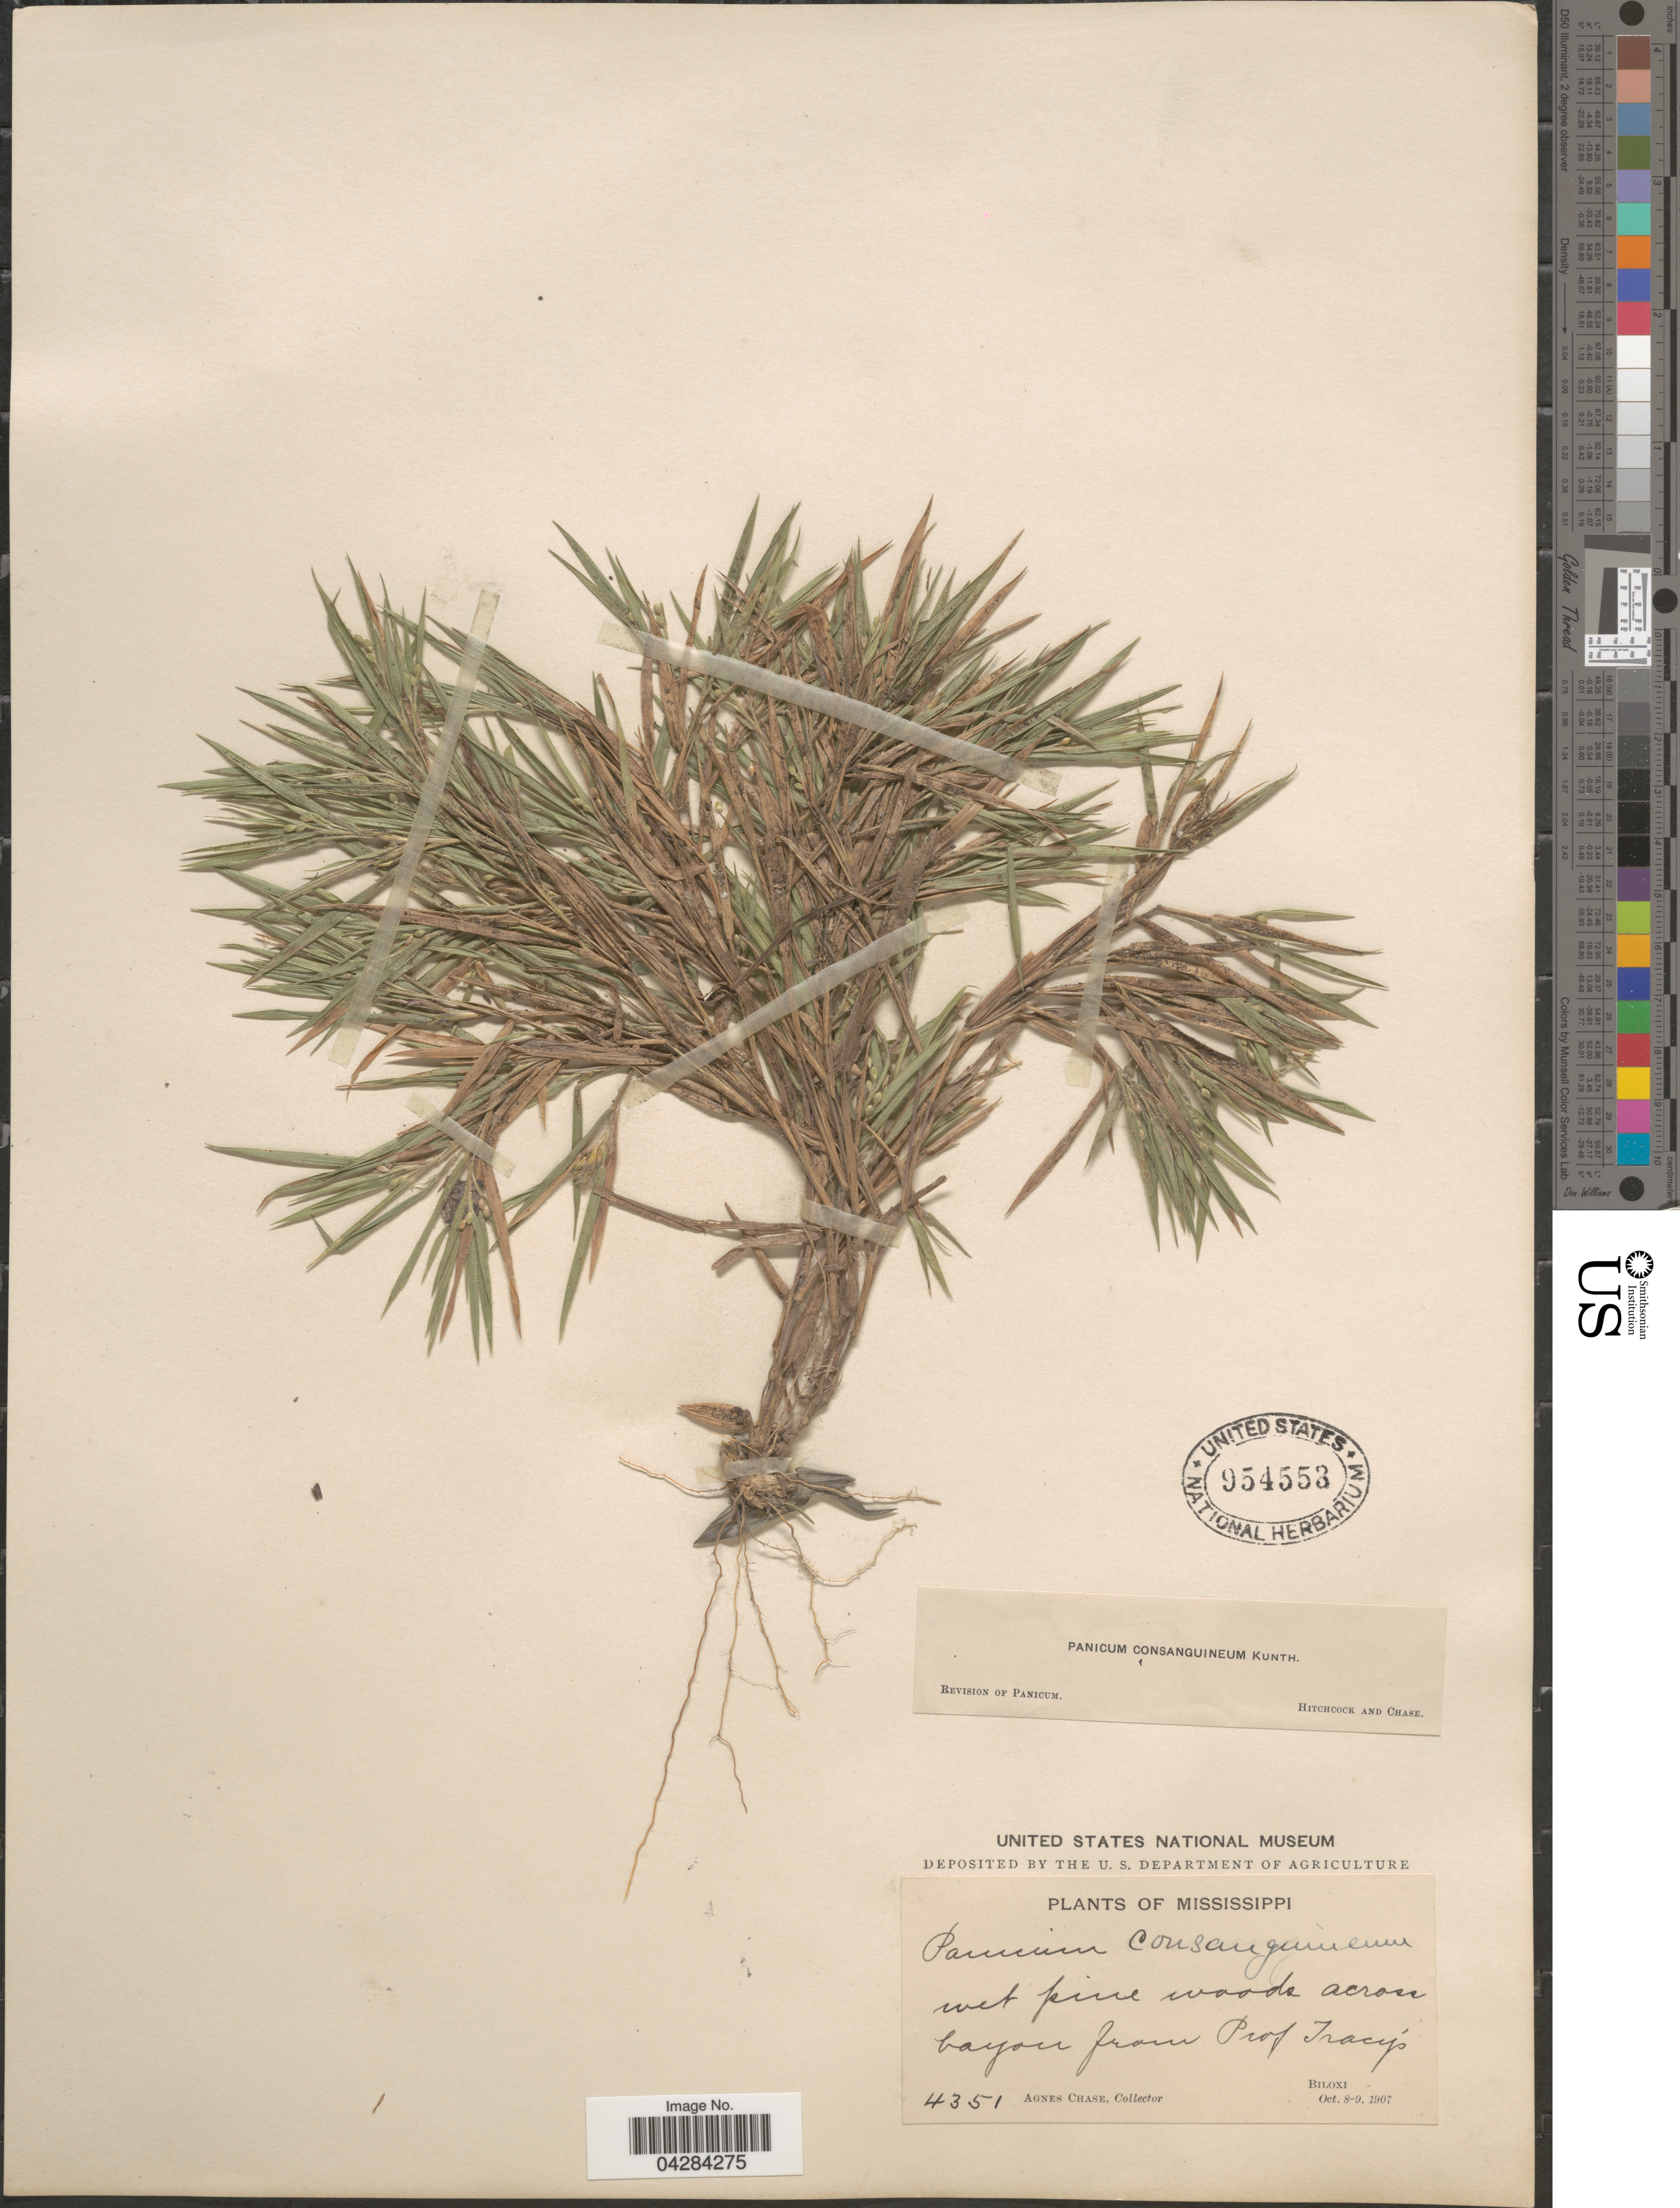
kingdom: Plantae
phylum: Tracheophyta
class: Liliopsida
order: Poales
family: Poaceae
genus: Dichanthelium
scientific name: Dichanthelium oligosanthes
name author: (Schult.) Gould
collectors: A. Chase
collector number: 4351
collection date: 1907-10-08/1907-10-09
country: United States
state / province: Mississippi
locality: Wet pine woods across bayou from Prof Tracy's. Biloxi.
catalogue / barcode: US 954553